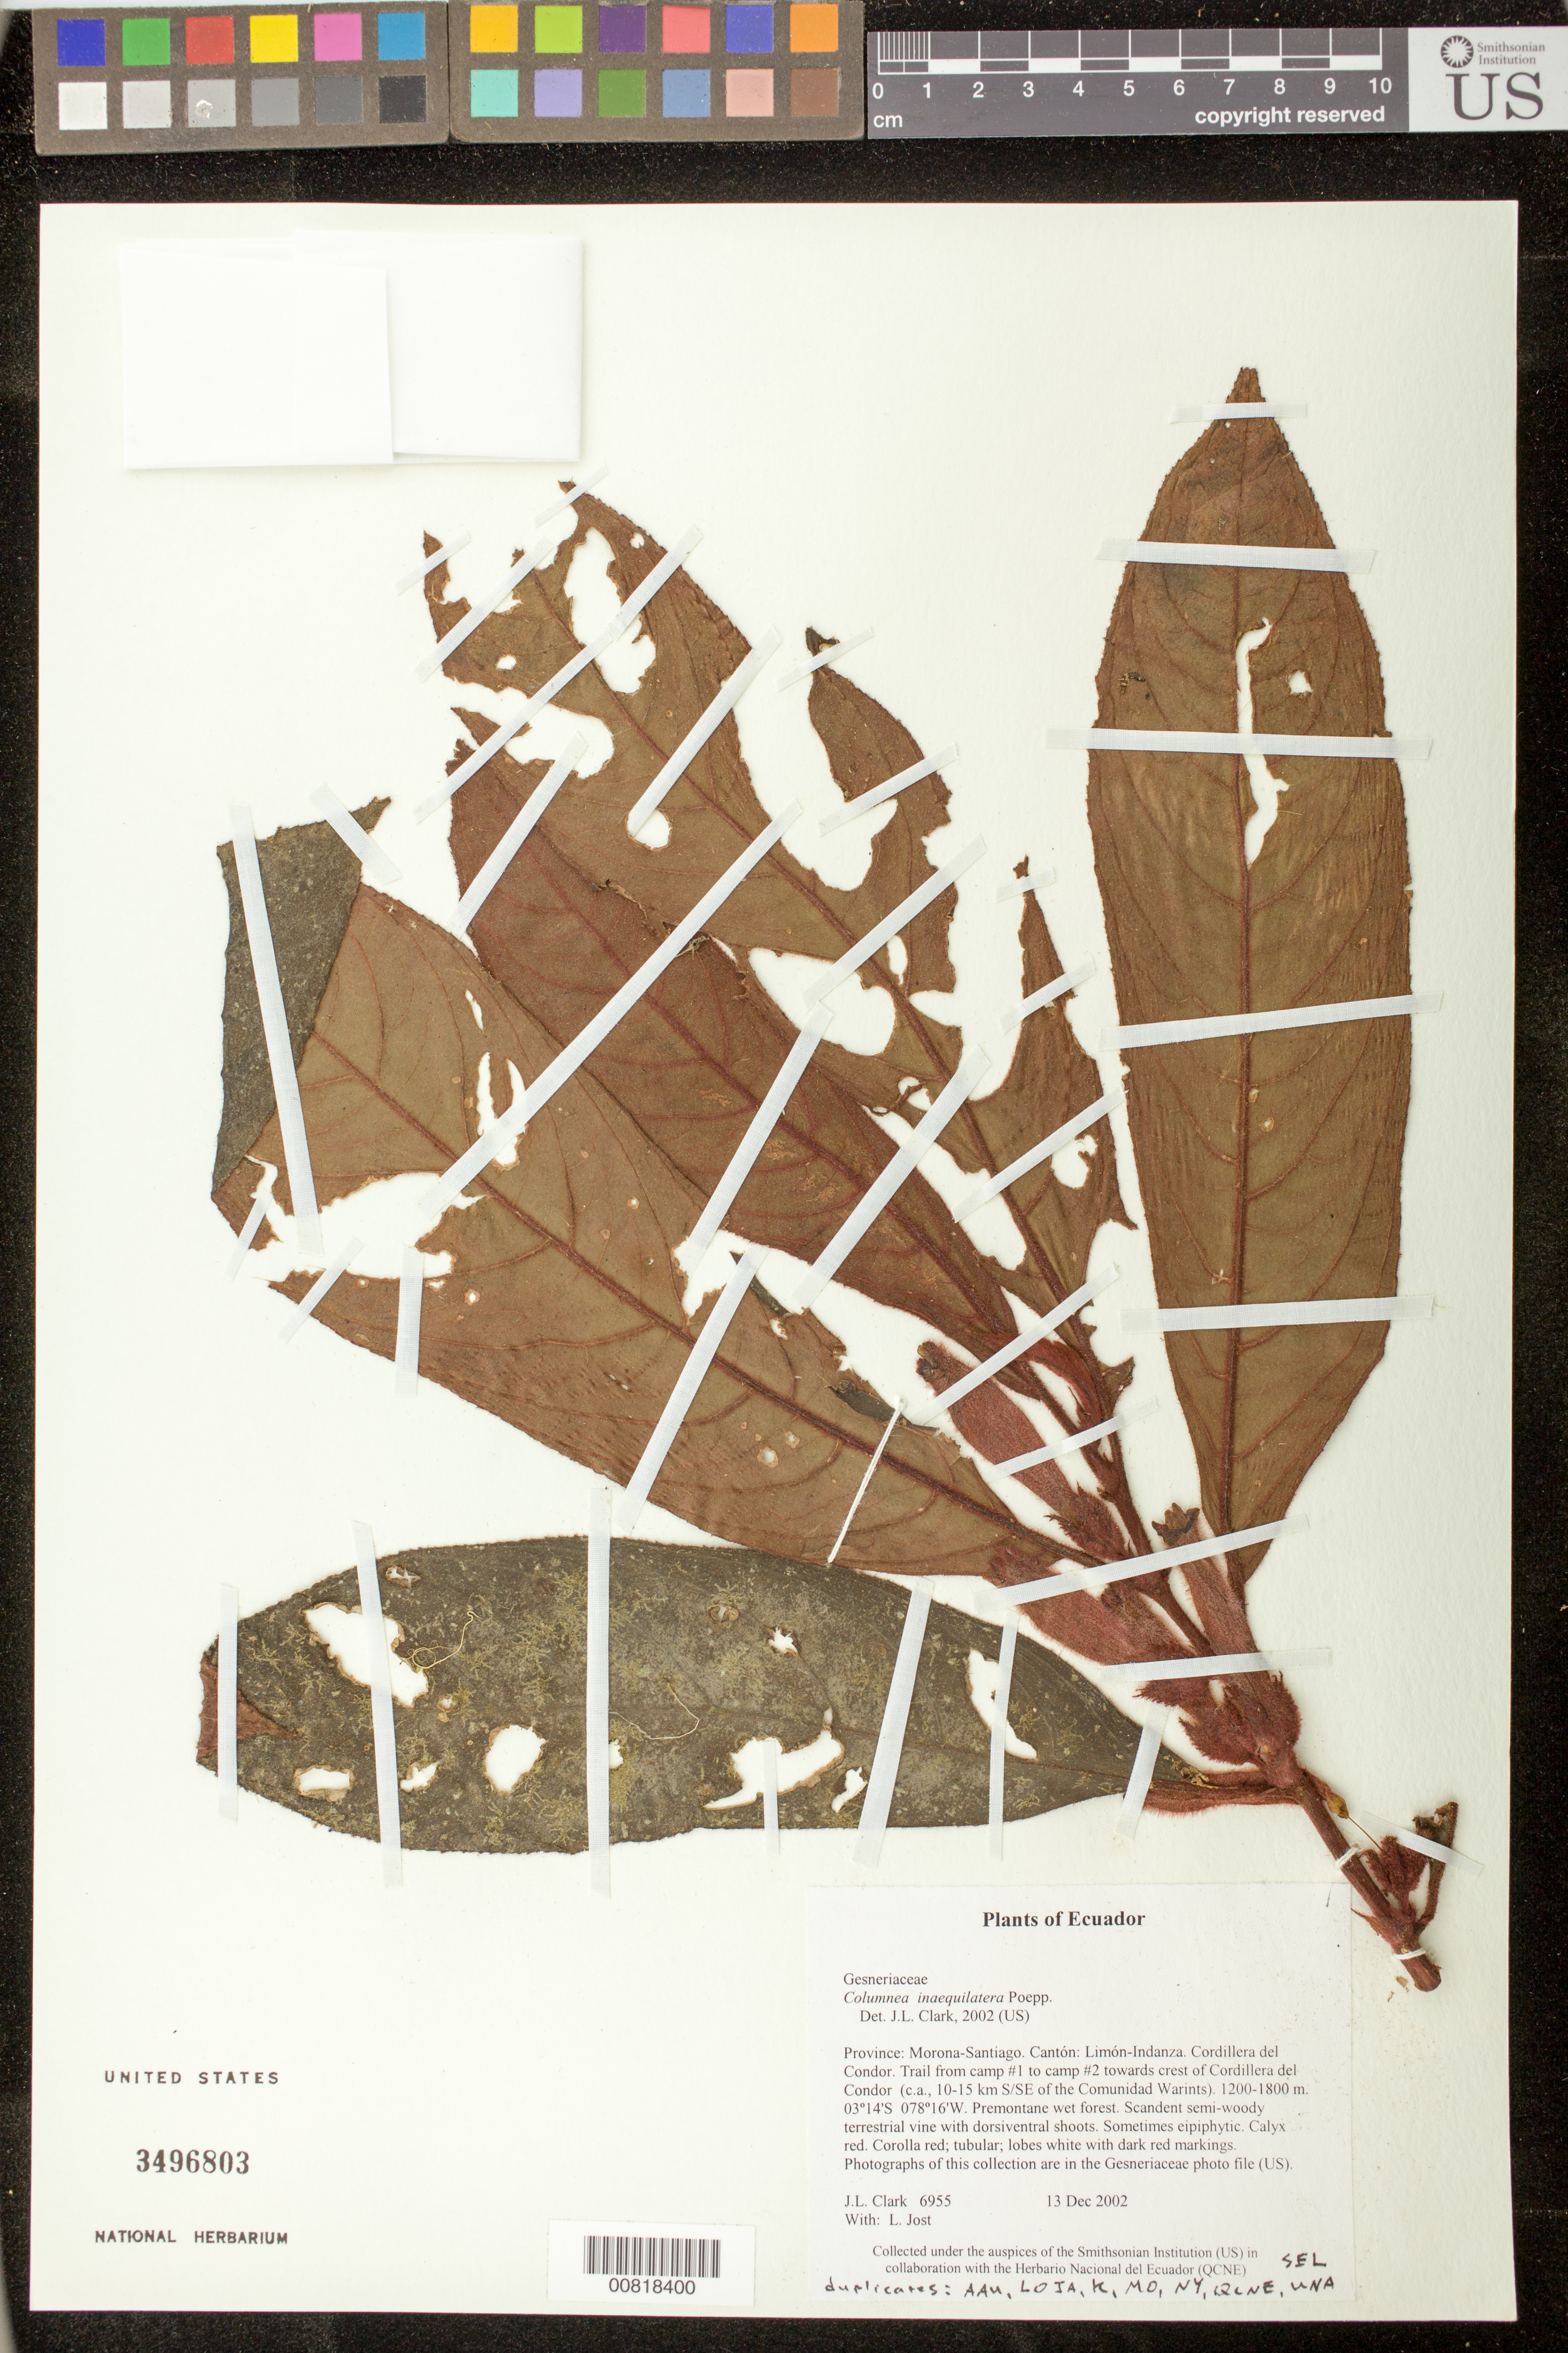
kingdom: Plantae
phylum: Tracheophyta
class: Magnoliopsida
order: Lamiales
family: Gesneriaceae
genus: Columnea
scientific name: Columnea inaequilatera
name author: Poepp.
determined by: Clark, J. L., (SEL), The Marie Selby Botanical Garden (UNITED STATES)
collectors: J. L. Clark & L. Jost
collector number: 6955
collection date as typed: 13 Dec 2002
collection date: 2002-12-13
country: Ecuador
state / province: Morona-Santiago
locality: Limón-Indanza. Cordillera del Condor. Trail from camp #1 to camp #2 towards crest of Cordillera del Condor (c.a., 10-15 km S/SE of the Comunidad Warints).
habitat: Premontane wet forest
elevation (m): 1200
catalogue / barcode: US 3496803